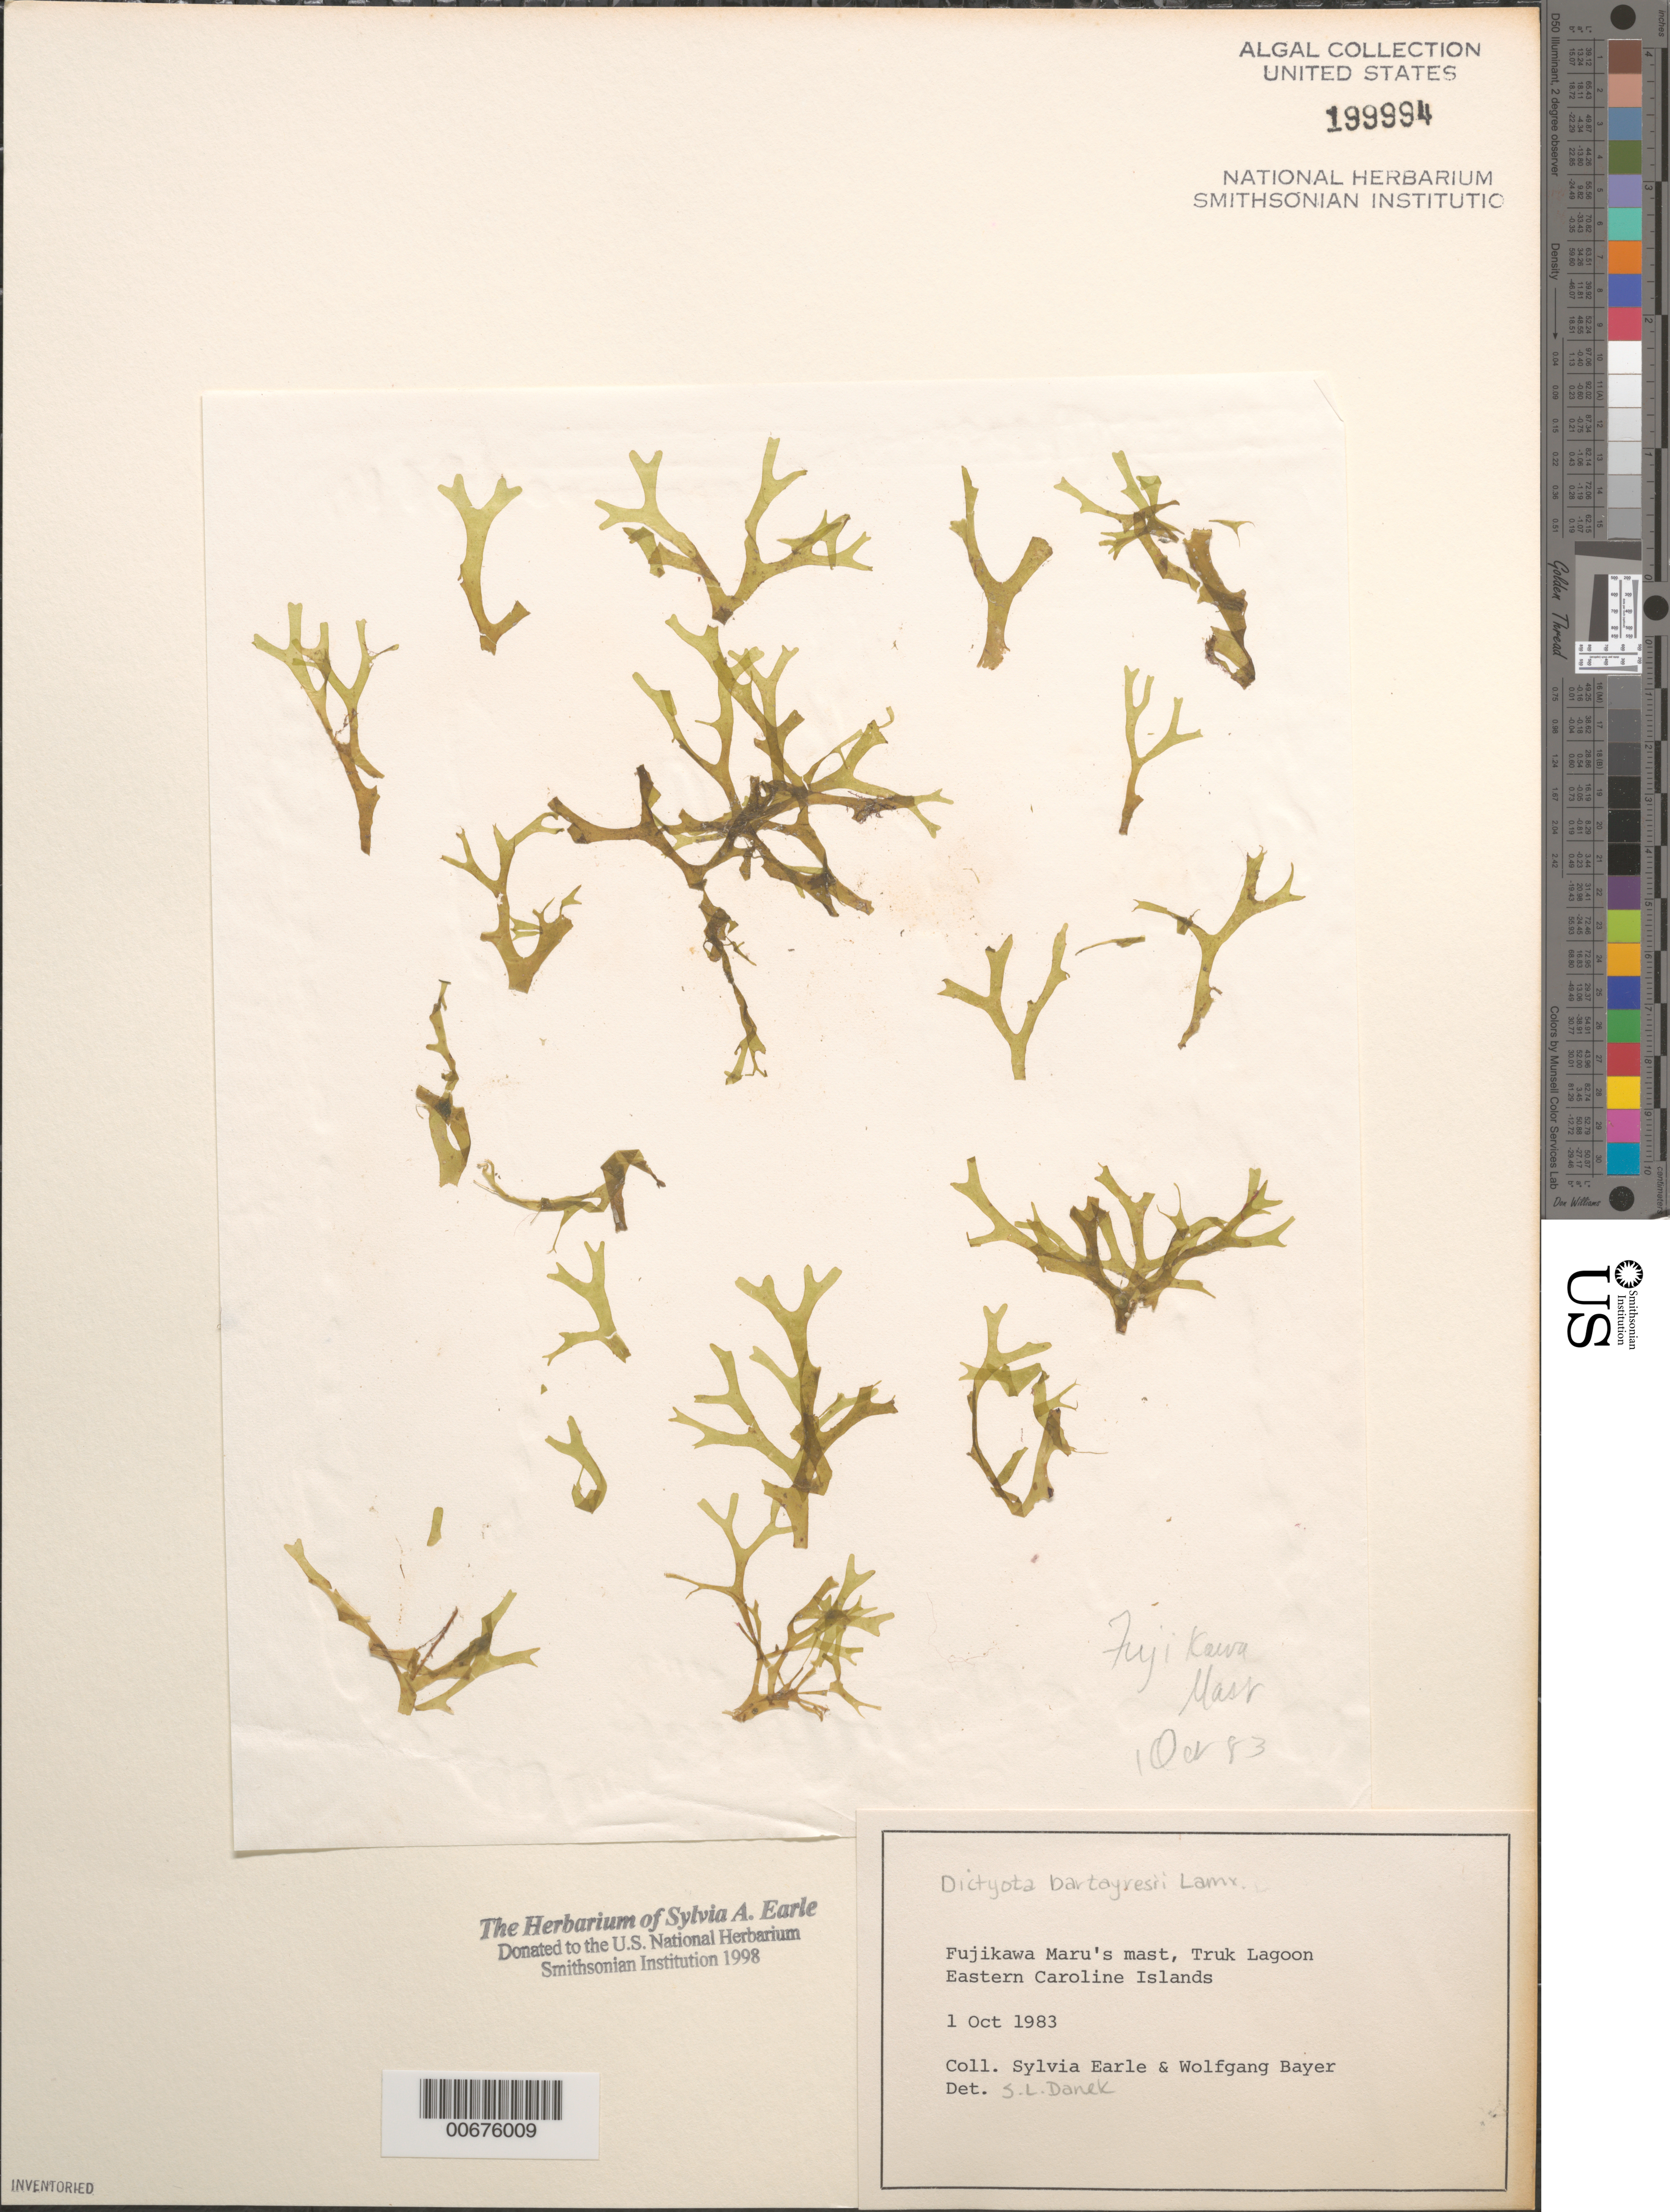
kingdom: Chromista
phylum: Ochrophyta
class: Phaeophyceae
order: Dictyotales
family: Dictyotaceae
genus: Dictyota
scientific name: Dictyota bartayresiana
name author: J.V.Lamouroux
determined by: Danek, S. L.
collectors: S. A. Earle & W. Bayer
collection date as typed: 01 Oct 1983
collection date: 1983-10-01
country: Micronesia, Federated States of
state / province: Truk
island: Truk (Chuuk) Is.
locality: Fujikawa Maru, Chuuk Lagoon [Truk Lagoon]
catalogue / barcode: US 199994